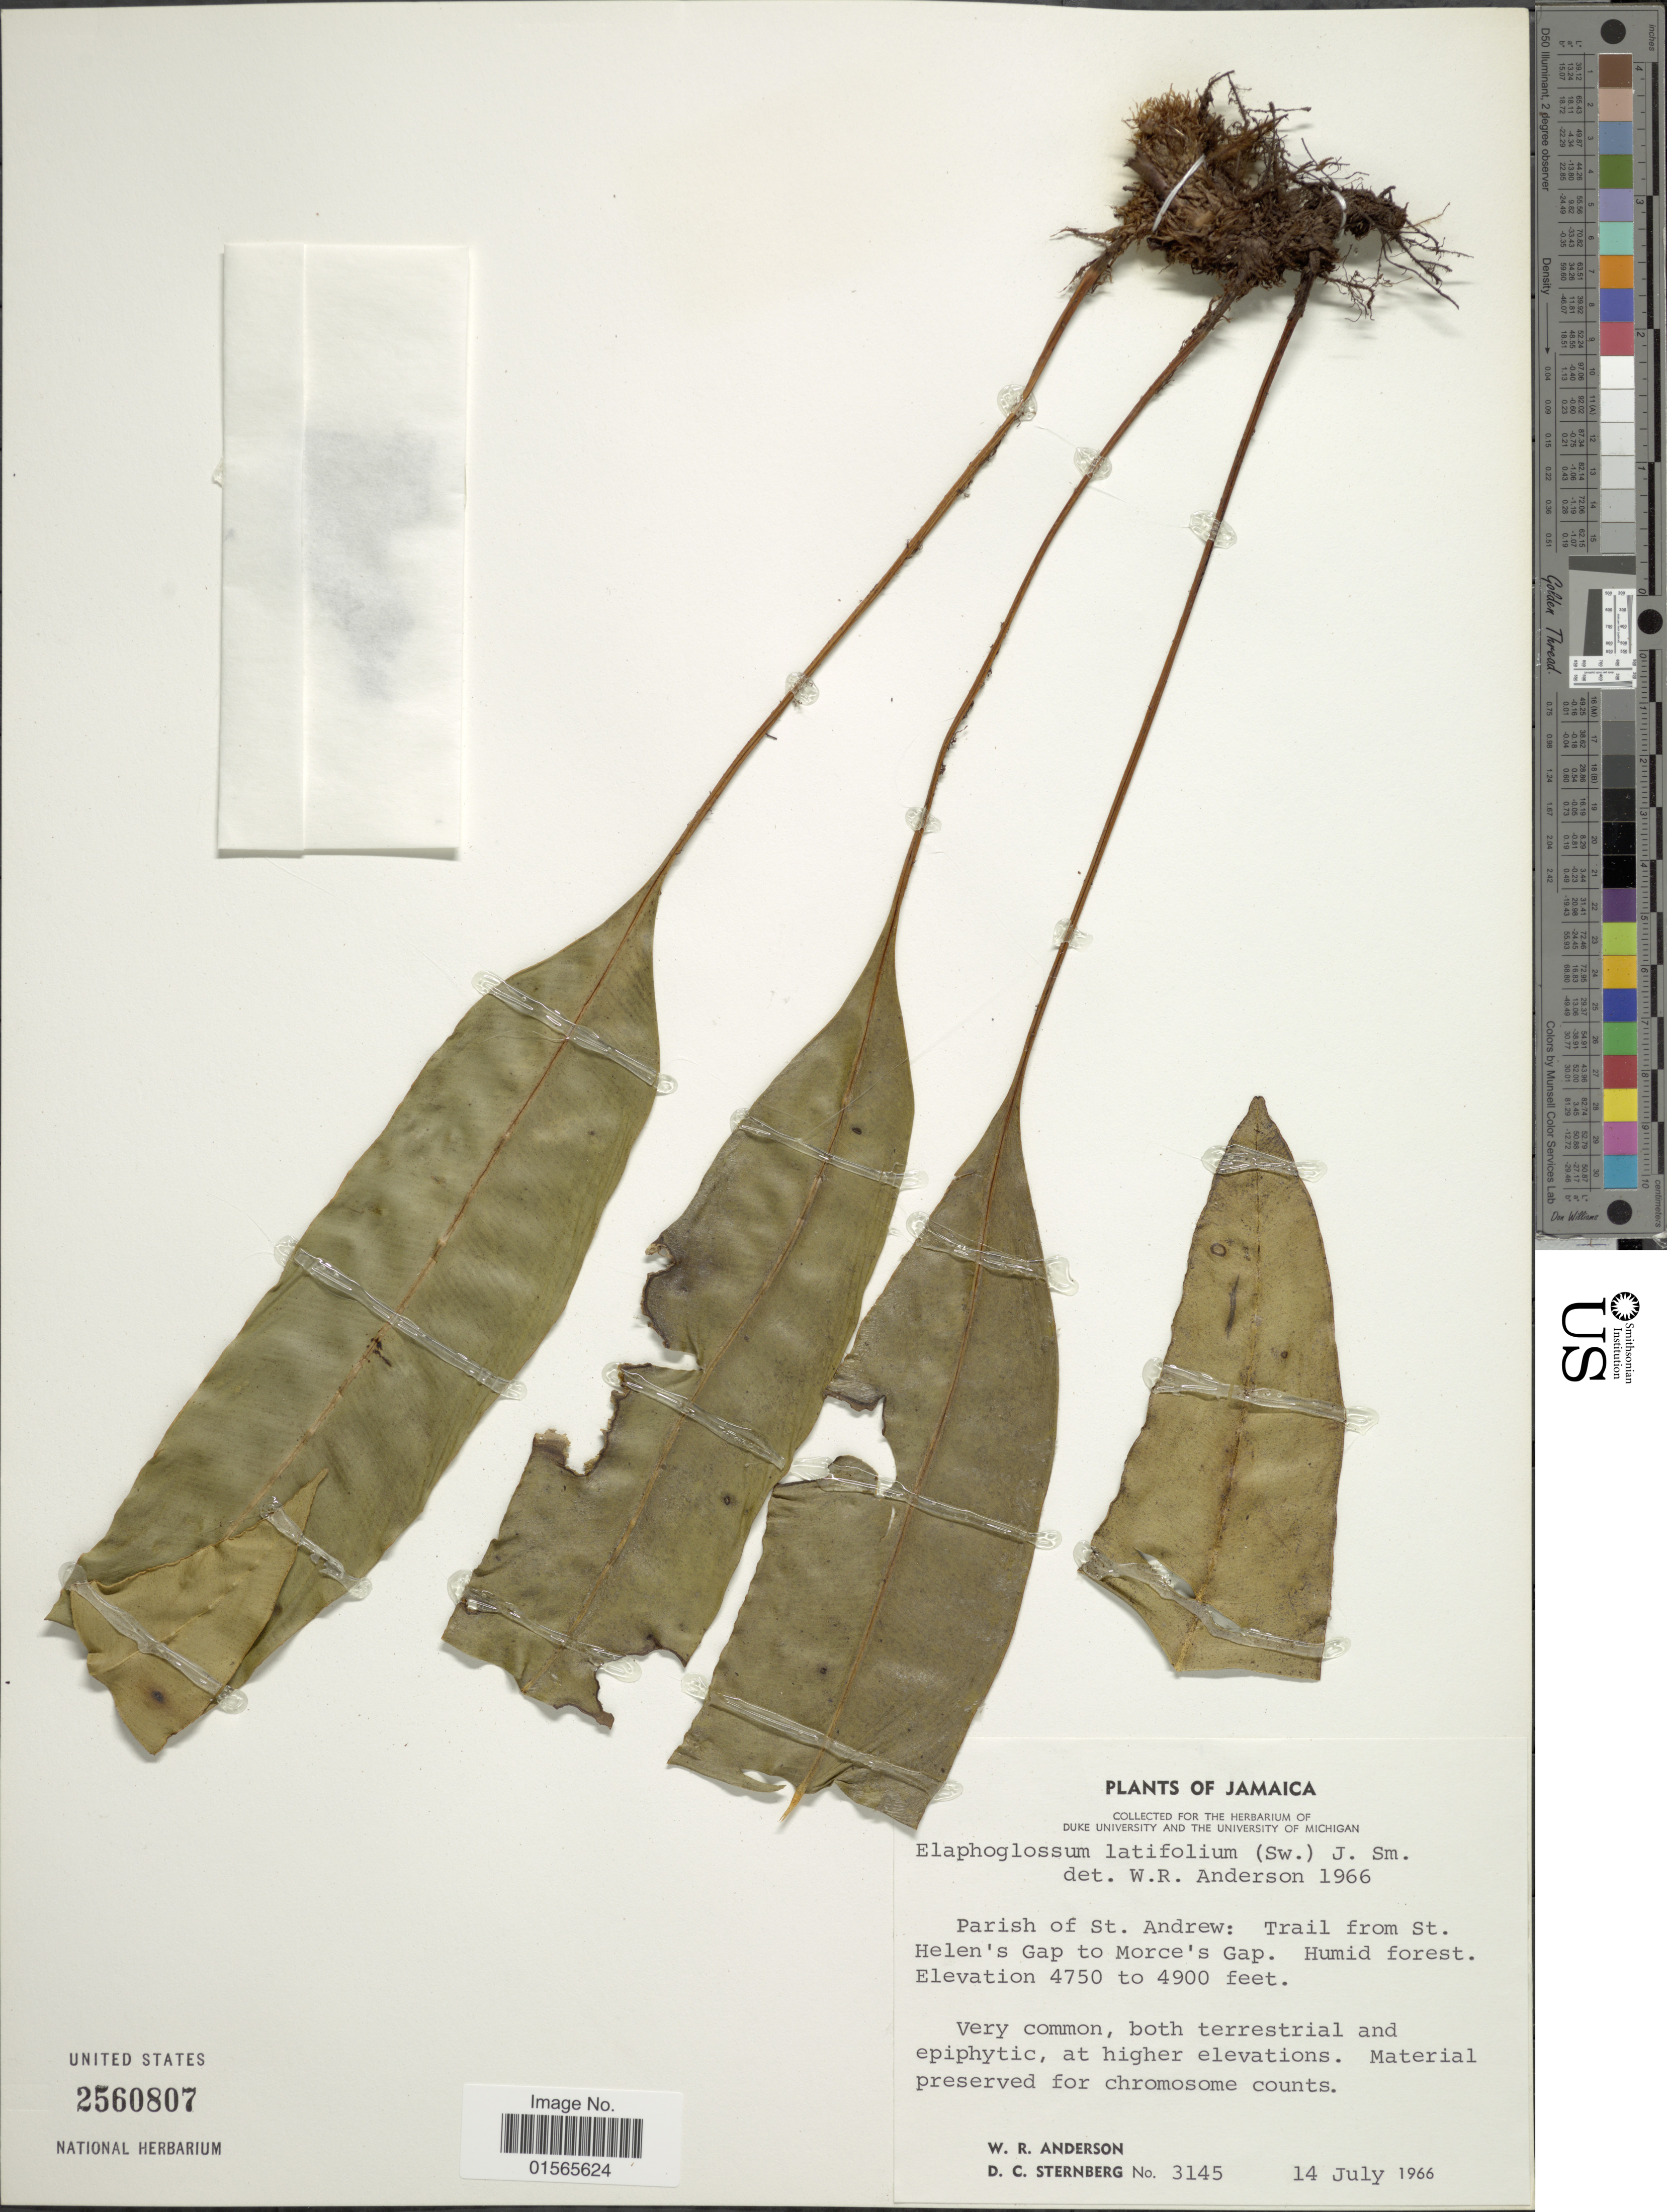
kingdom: Plantae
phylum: Tracheophyta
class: Polypodiopsida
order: Polypodiales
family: Dryopteridaceae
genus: Elaphoglossum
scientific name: Elaphoglossum latifolium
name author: (Sw.) J. Sm.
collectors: W. Anderson & D. Sternberg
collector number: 3145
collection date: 1966-07-14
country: Jamaica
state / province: Saint Andrew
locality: Parish of St. Andrew: Trail from St Helen's Gap to Morce's Gap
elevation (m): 1448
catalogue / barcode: US 2560807